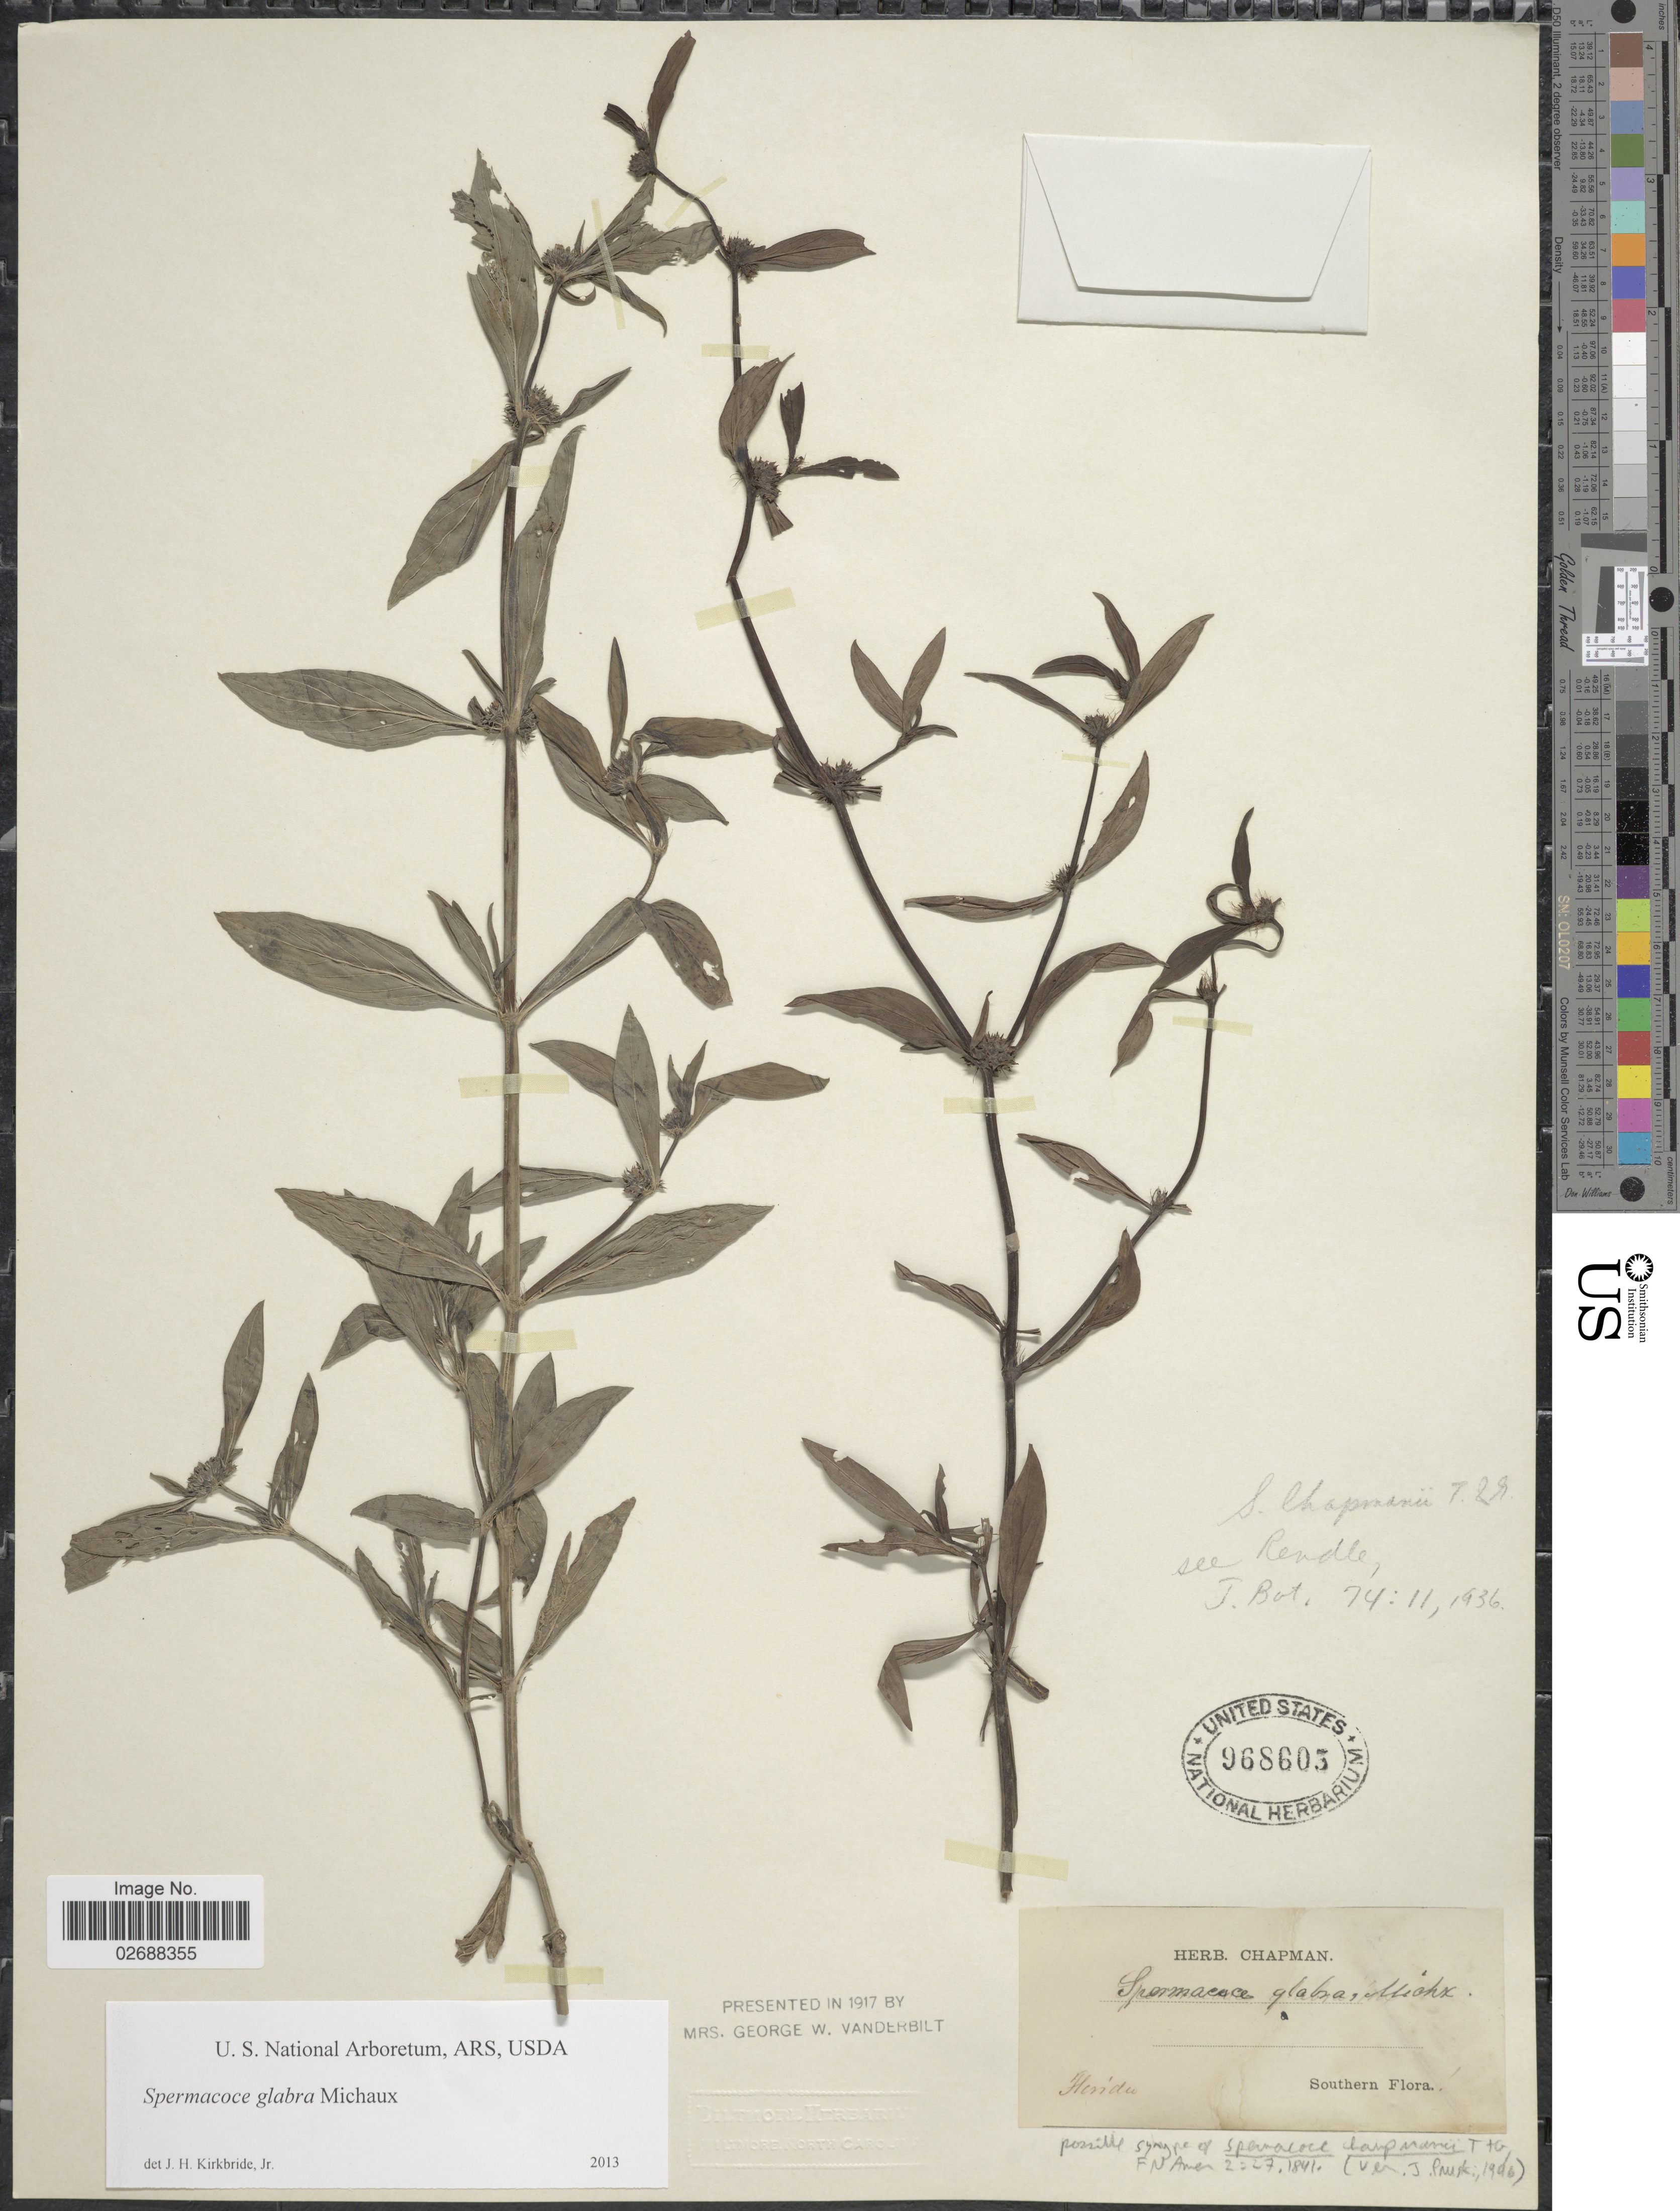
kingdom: Plantae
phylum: Tracheophyta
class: Magnoliopsida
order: Gentianales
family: Rubiaceae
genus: Spermacoce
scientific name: Spermacoce glabra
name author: Michx.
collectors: ex herb. Chapman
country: United States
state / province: Florida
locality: Southern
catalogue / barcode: US 968603